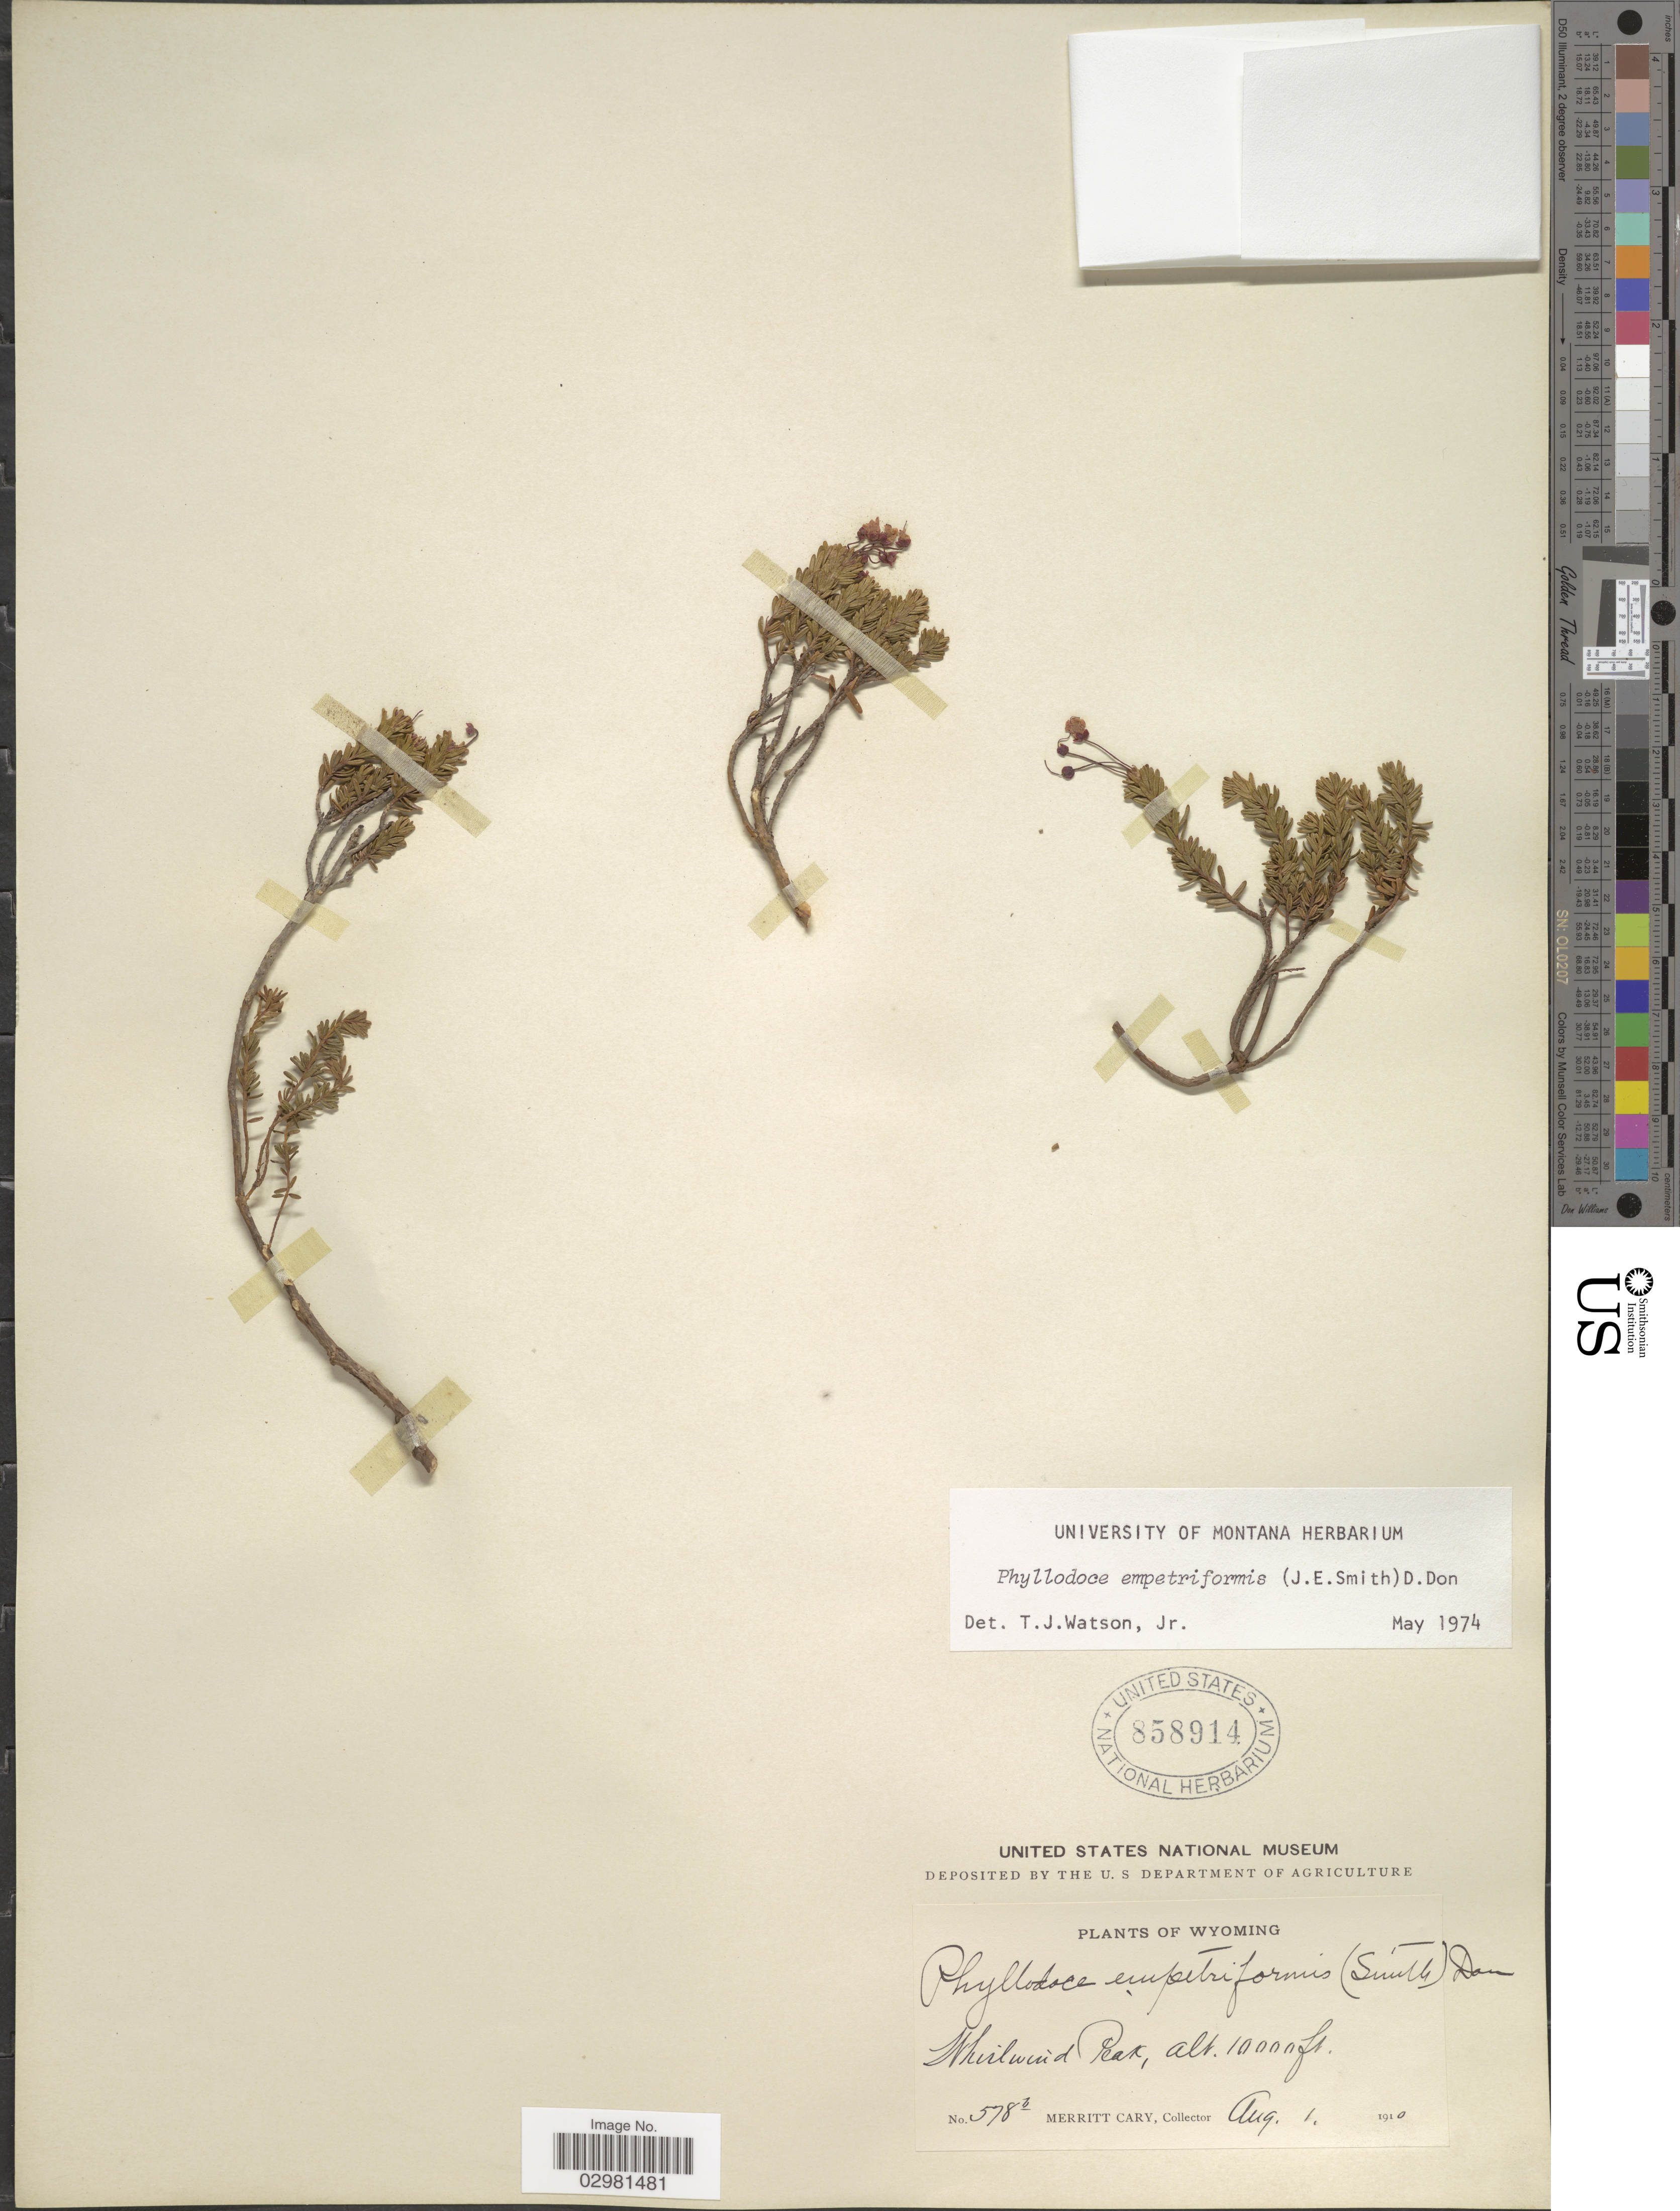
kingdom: Plantae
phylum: Tracheophyta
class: Magnoliopsida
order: Ericales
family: Ericaceae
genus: Phyllodoce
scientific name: Phyllodoce empetiformis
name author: (Small) D. Don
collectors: C. Merritt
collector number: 578b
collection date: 1910-08-01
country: United States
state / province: Wyoming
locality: Whirlwind Peak.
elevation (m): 3048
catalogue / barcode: US 858914